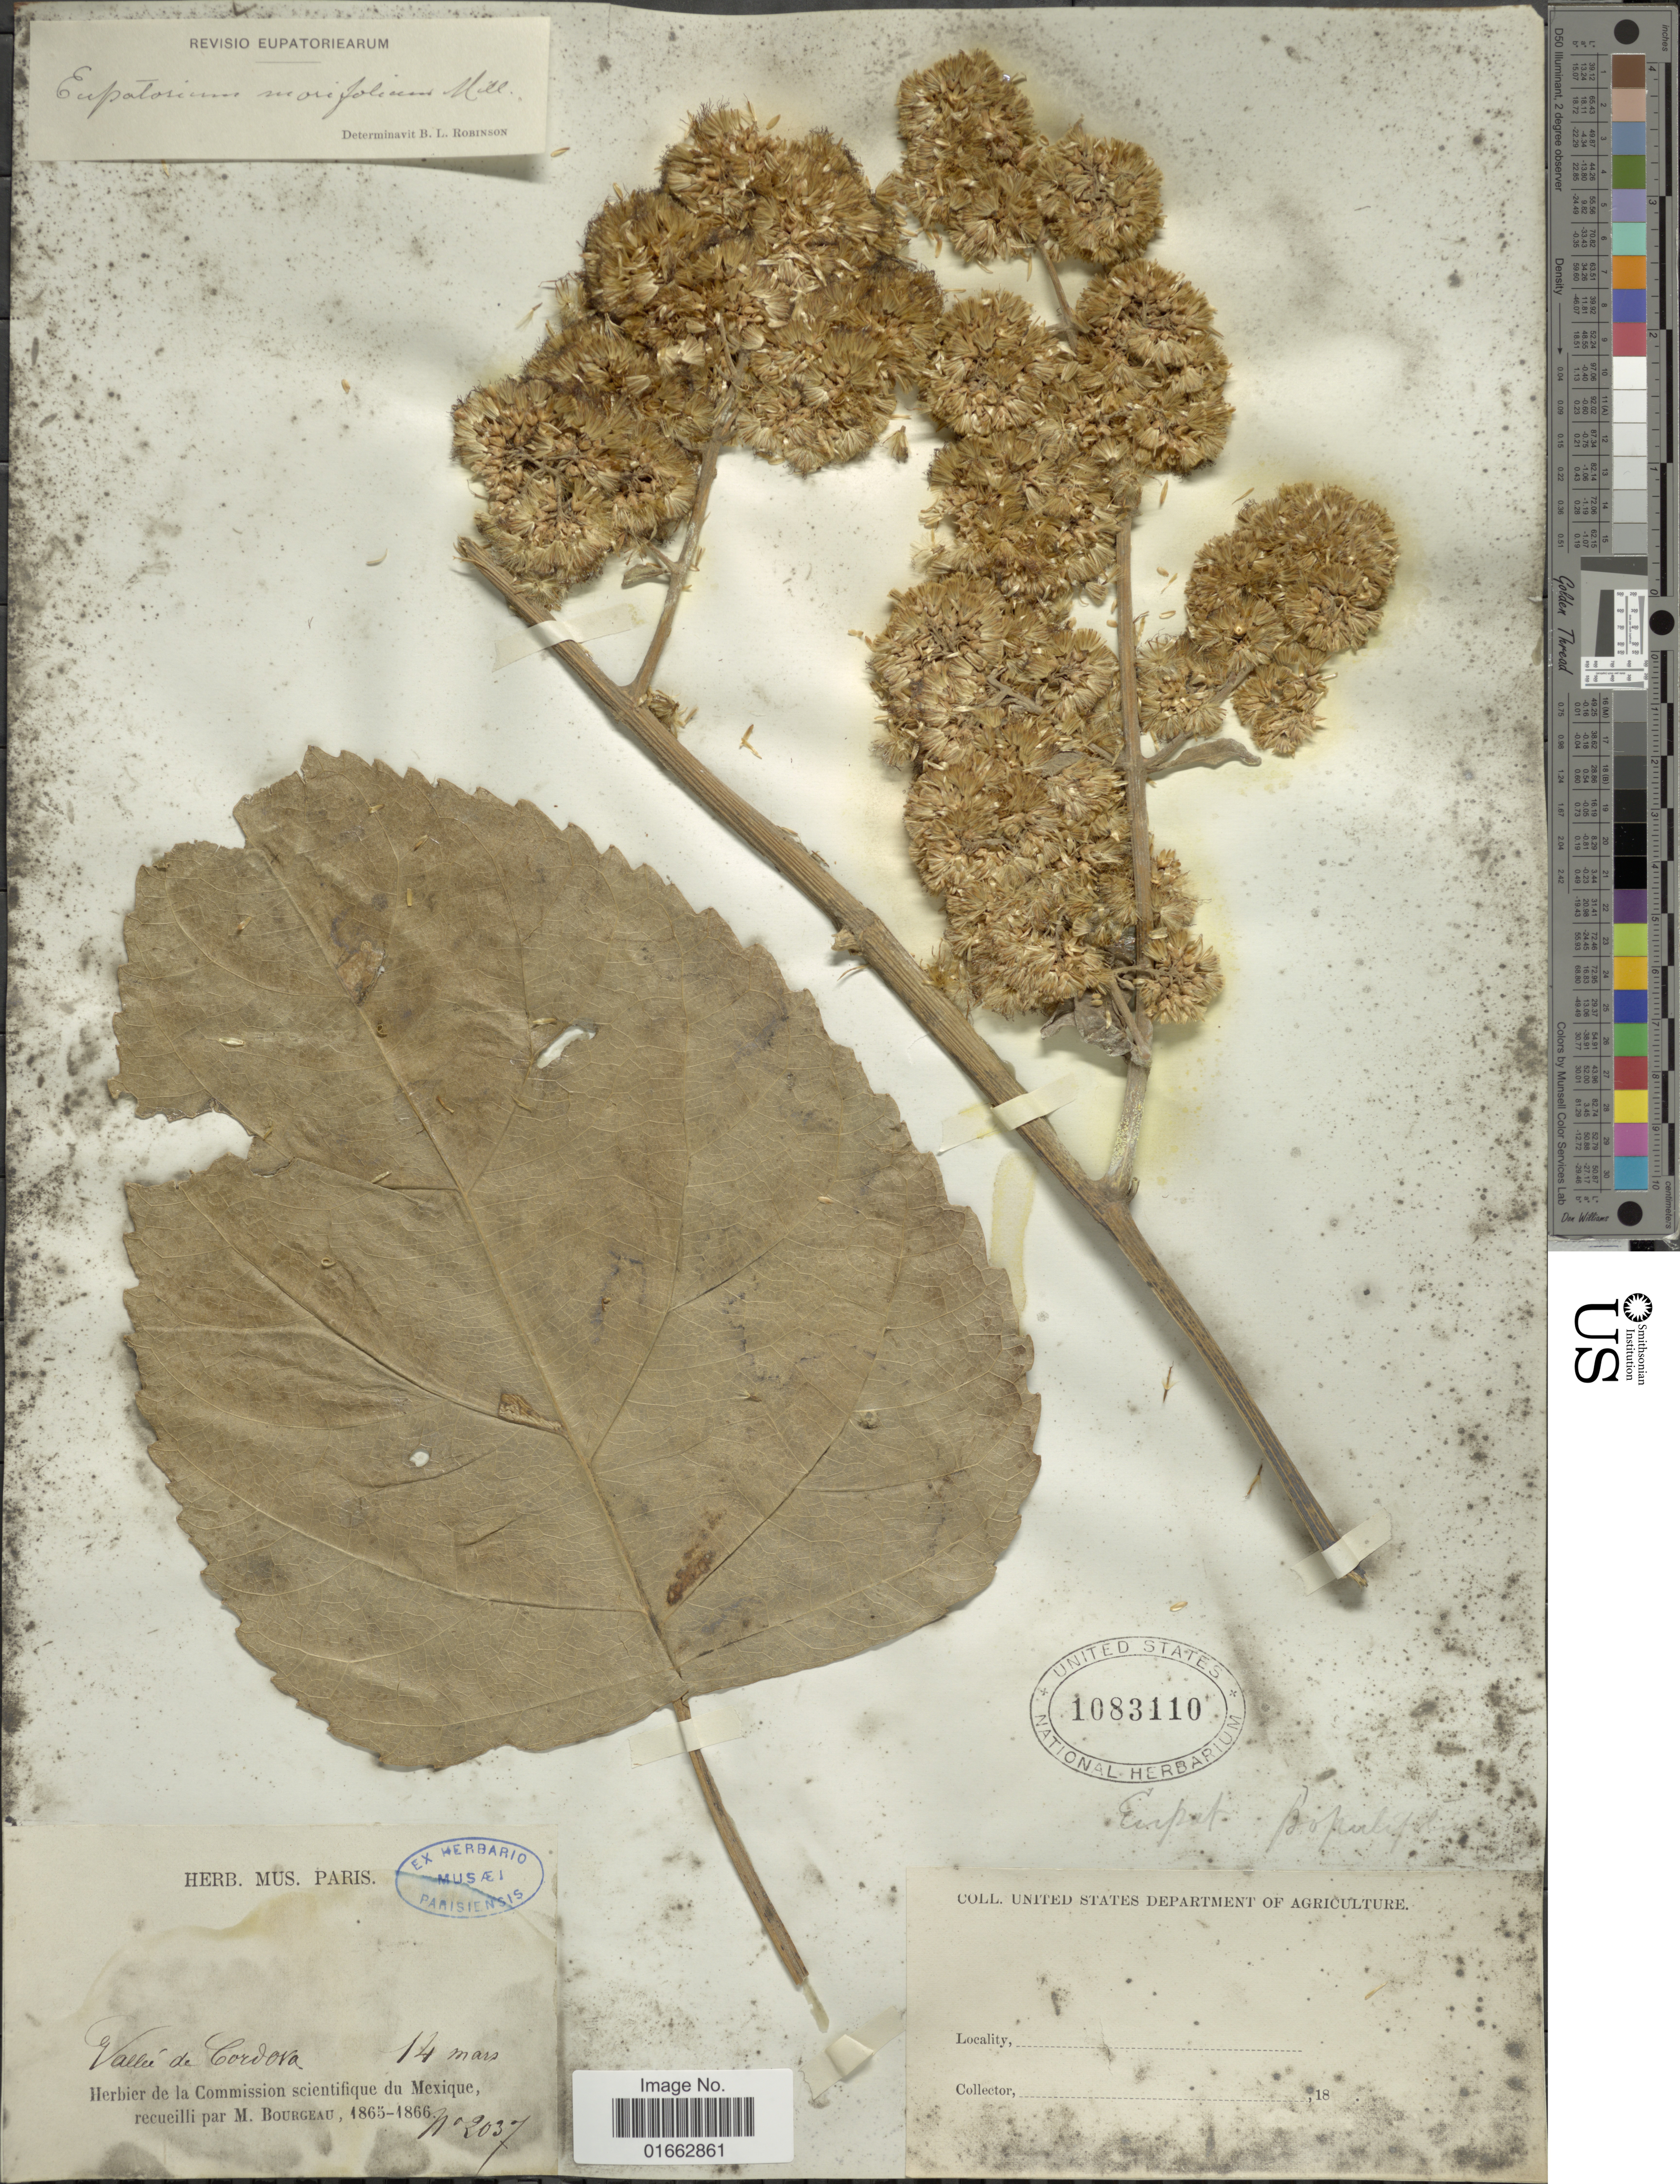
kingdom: Plantae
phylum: Tracheophyta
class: Magnoliopsida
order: Asterales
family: Asteraceae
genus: Critonia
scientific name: Critonia morifolia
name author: (Mill.) R.M. King & H. Rob.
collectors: M. Bourgeau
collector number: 2037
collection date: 1865-03-14/1866-03-14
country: Mexico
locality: Valleé de Cordova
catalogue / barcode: US 1083110